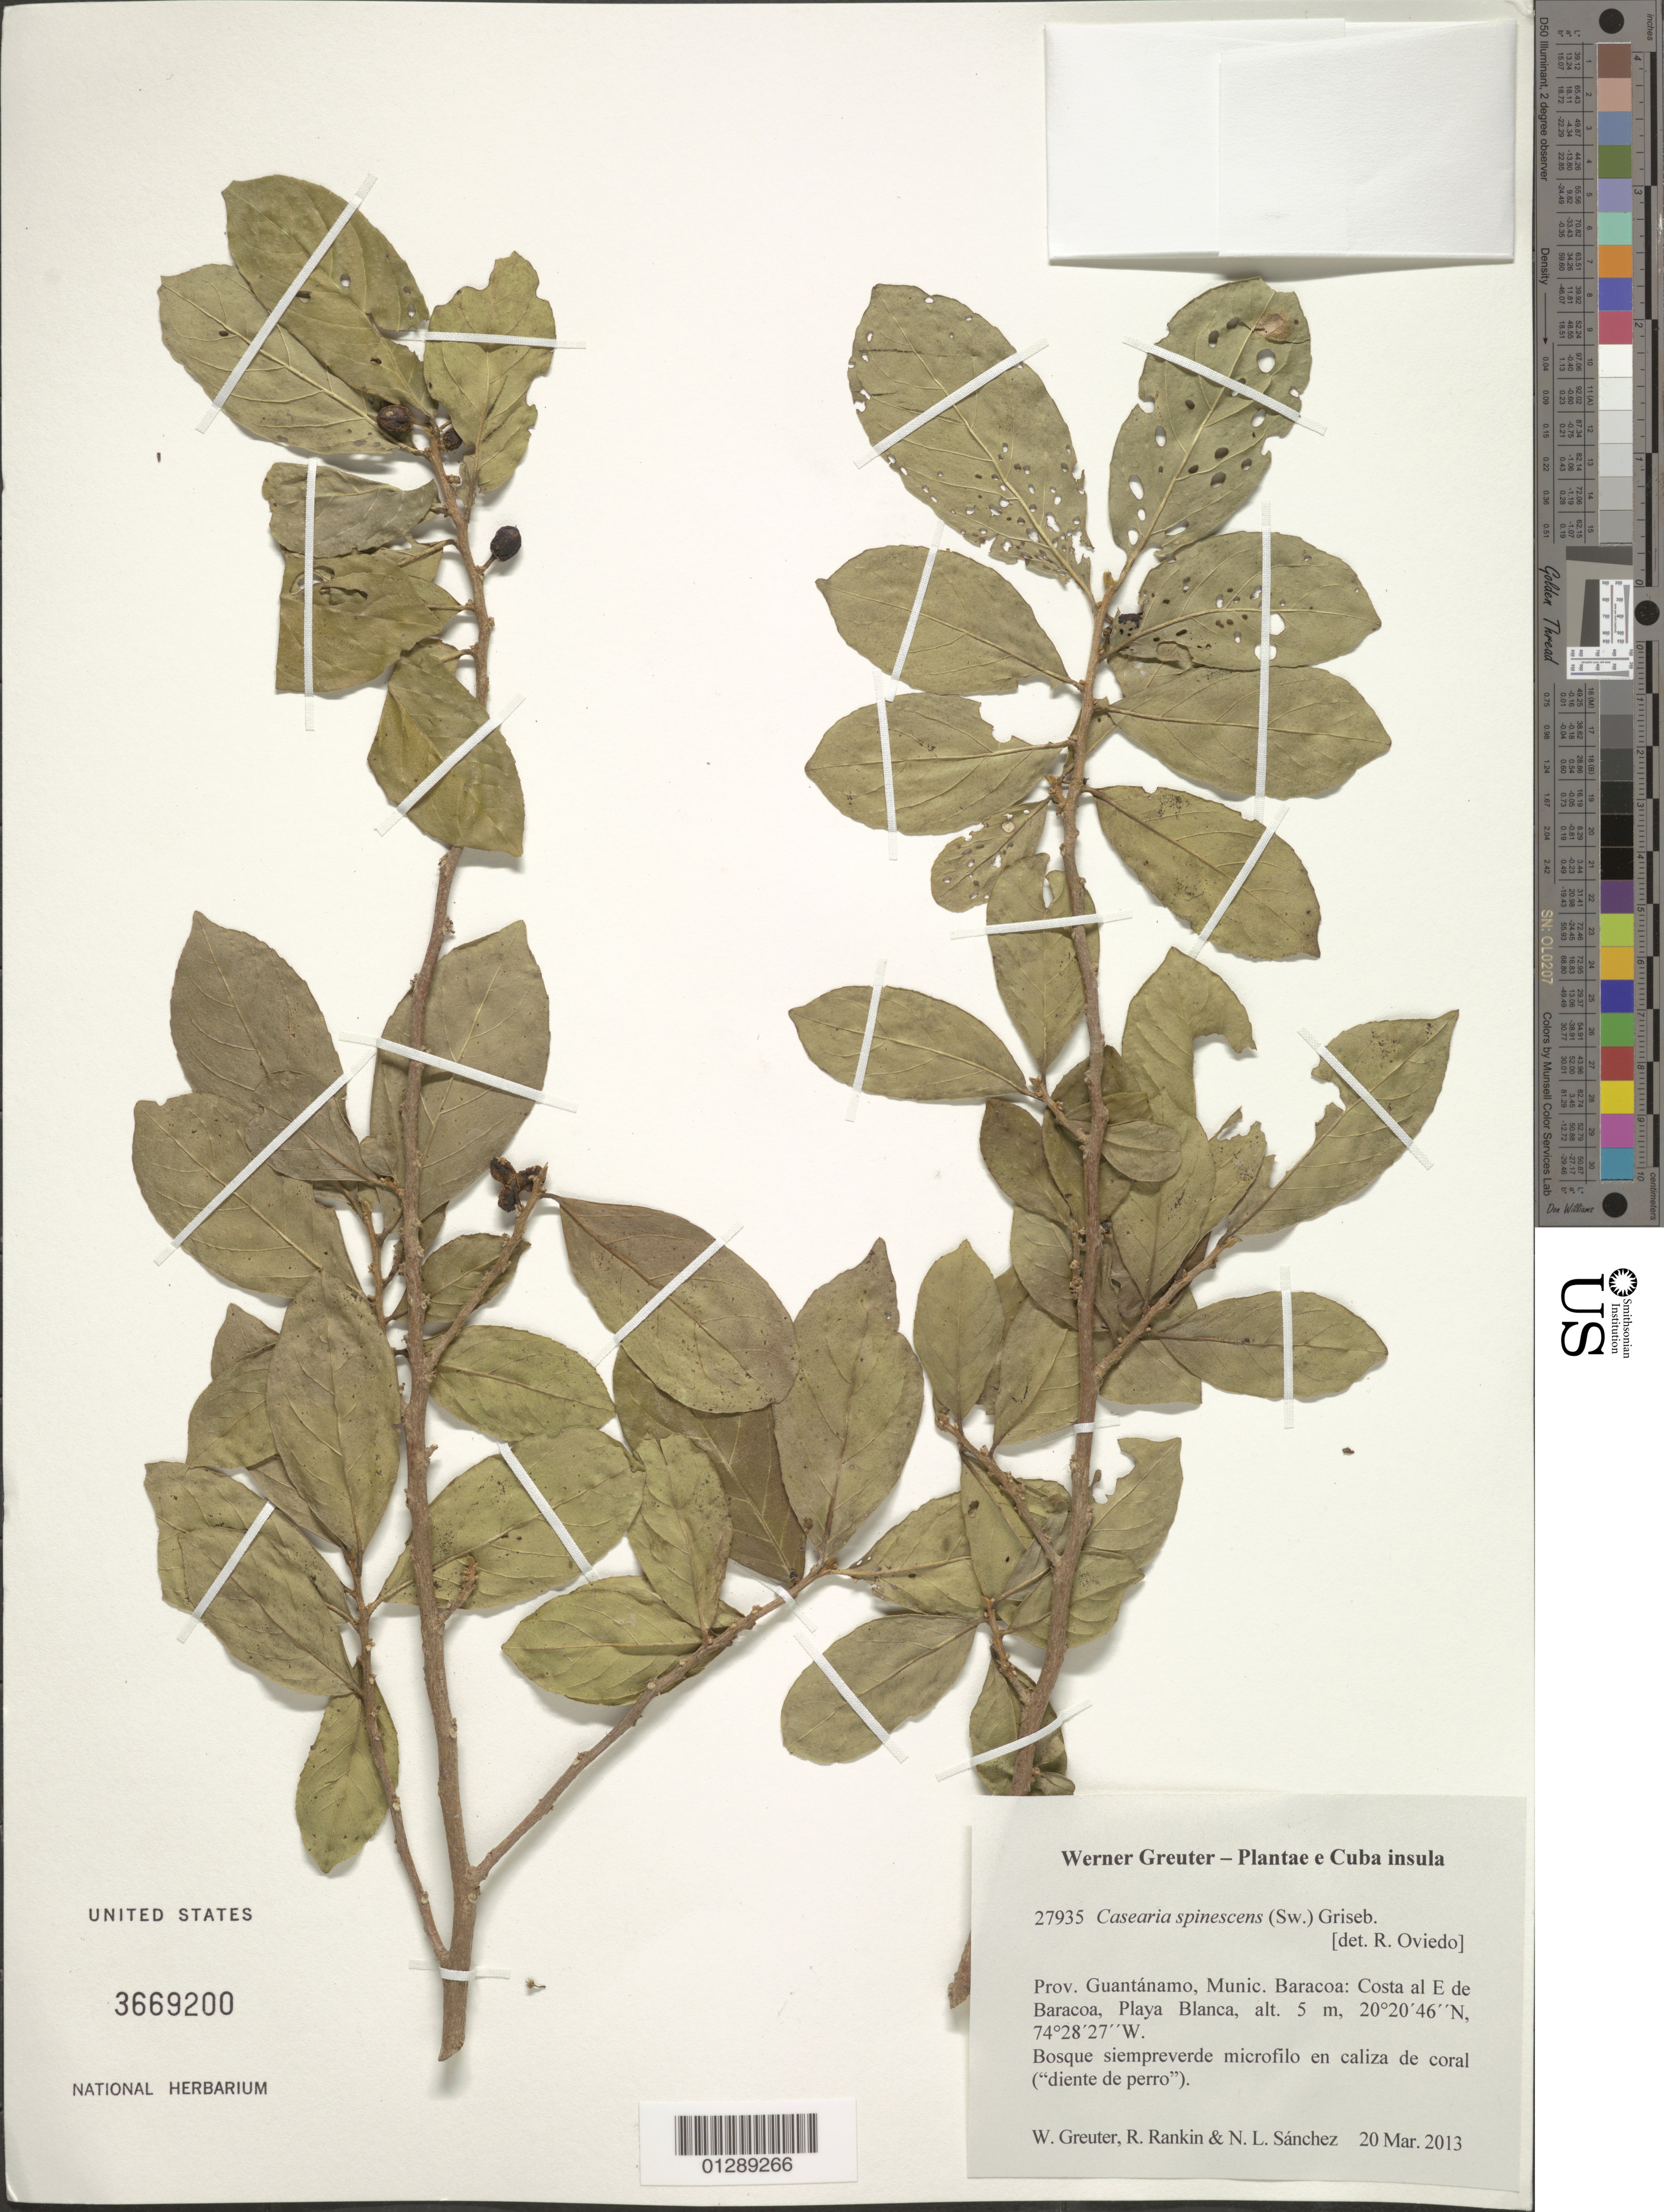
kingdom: Plantae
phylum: Tracheophyta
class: Magnoliopsida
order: Malpighiales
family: Salicaceae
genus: Casearia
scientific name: Casearia spinescens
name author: (Sw.) Griseb.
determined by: Oviedo, R.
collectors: W. R. Greuter, R. Rankin Rodriguez & N. Sanchez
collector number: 27935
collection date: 2013-03-20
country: Cuba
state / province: Guantanamo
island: Cuba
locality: Munic. Baracoa: Costa al E de Baracoa, Playa Blanca.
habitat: Bosque siempreverde microfilo en caliza se coral ("diente de perro").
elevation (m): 5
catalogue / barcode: US 3669200